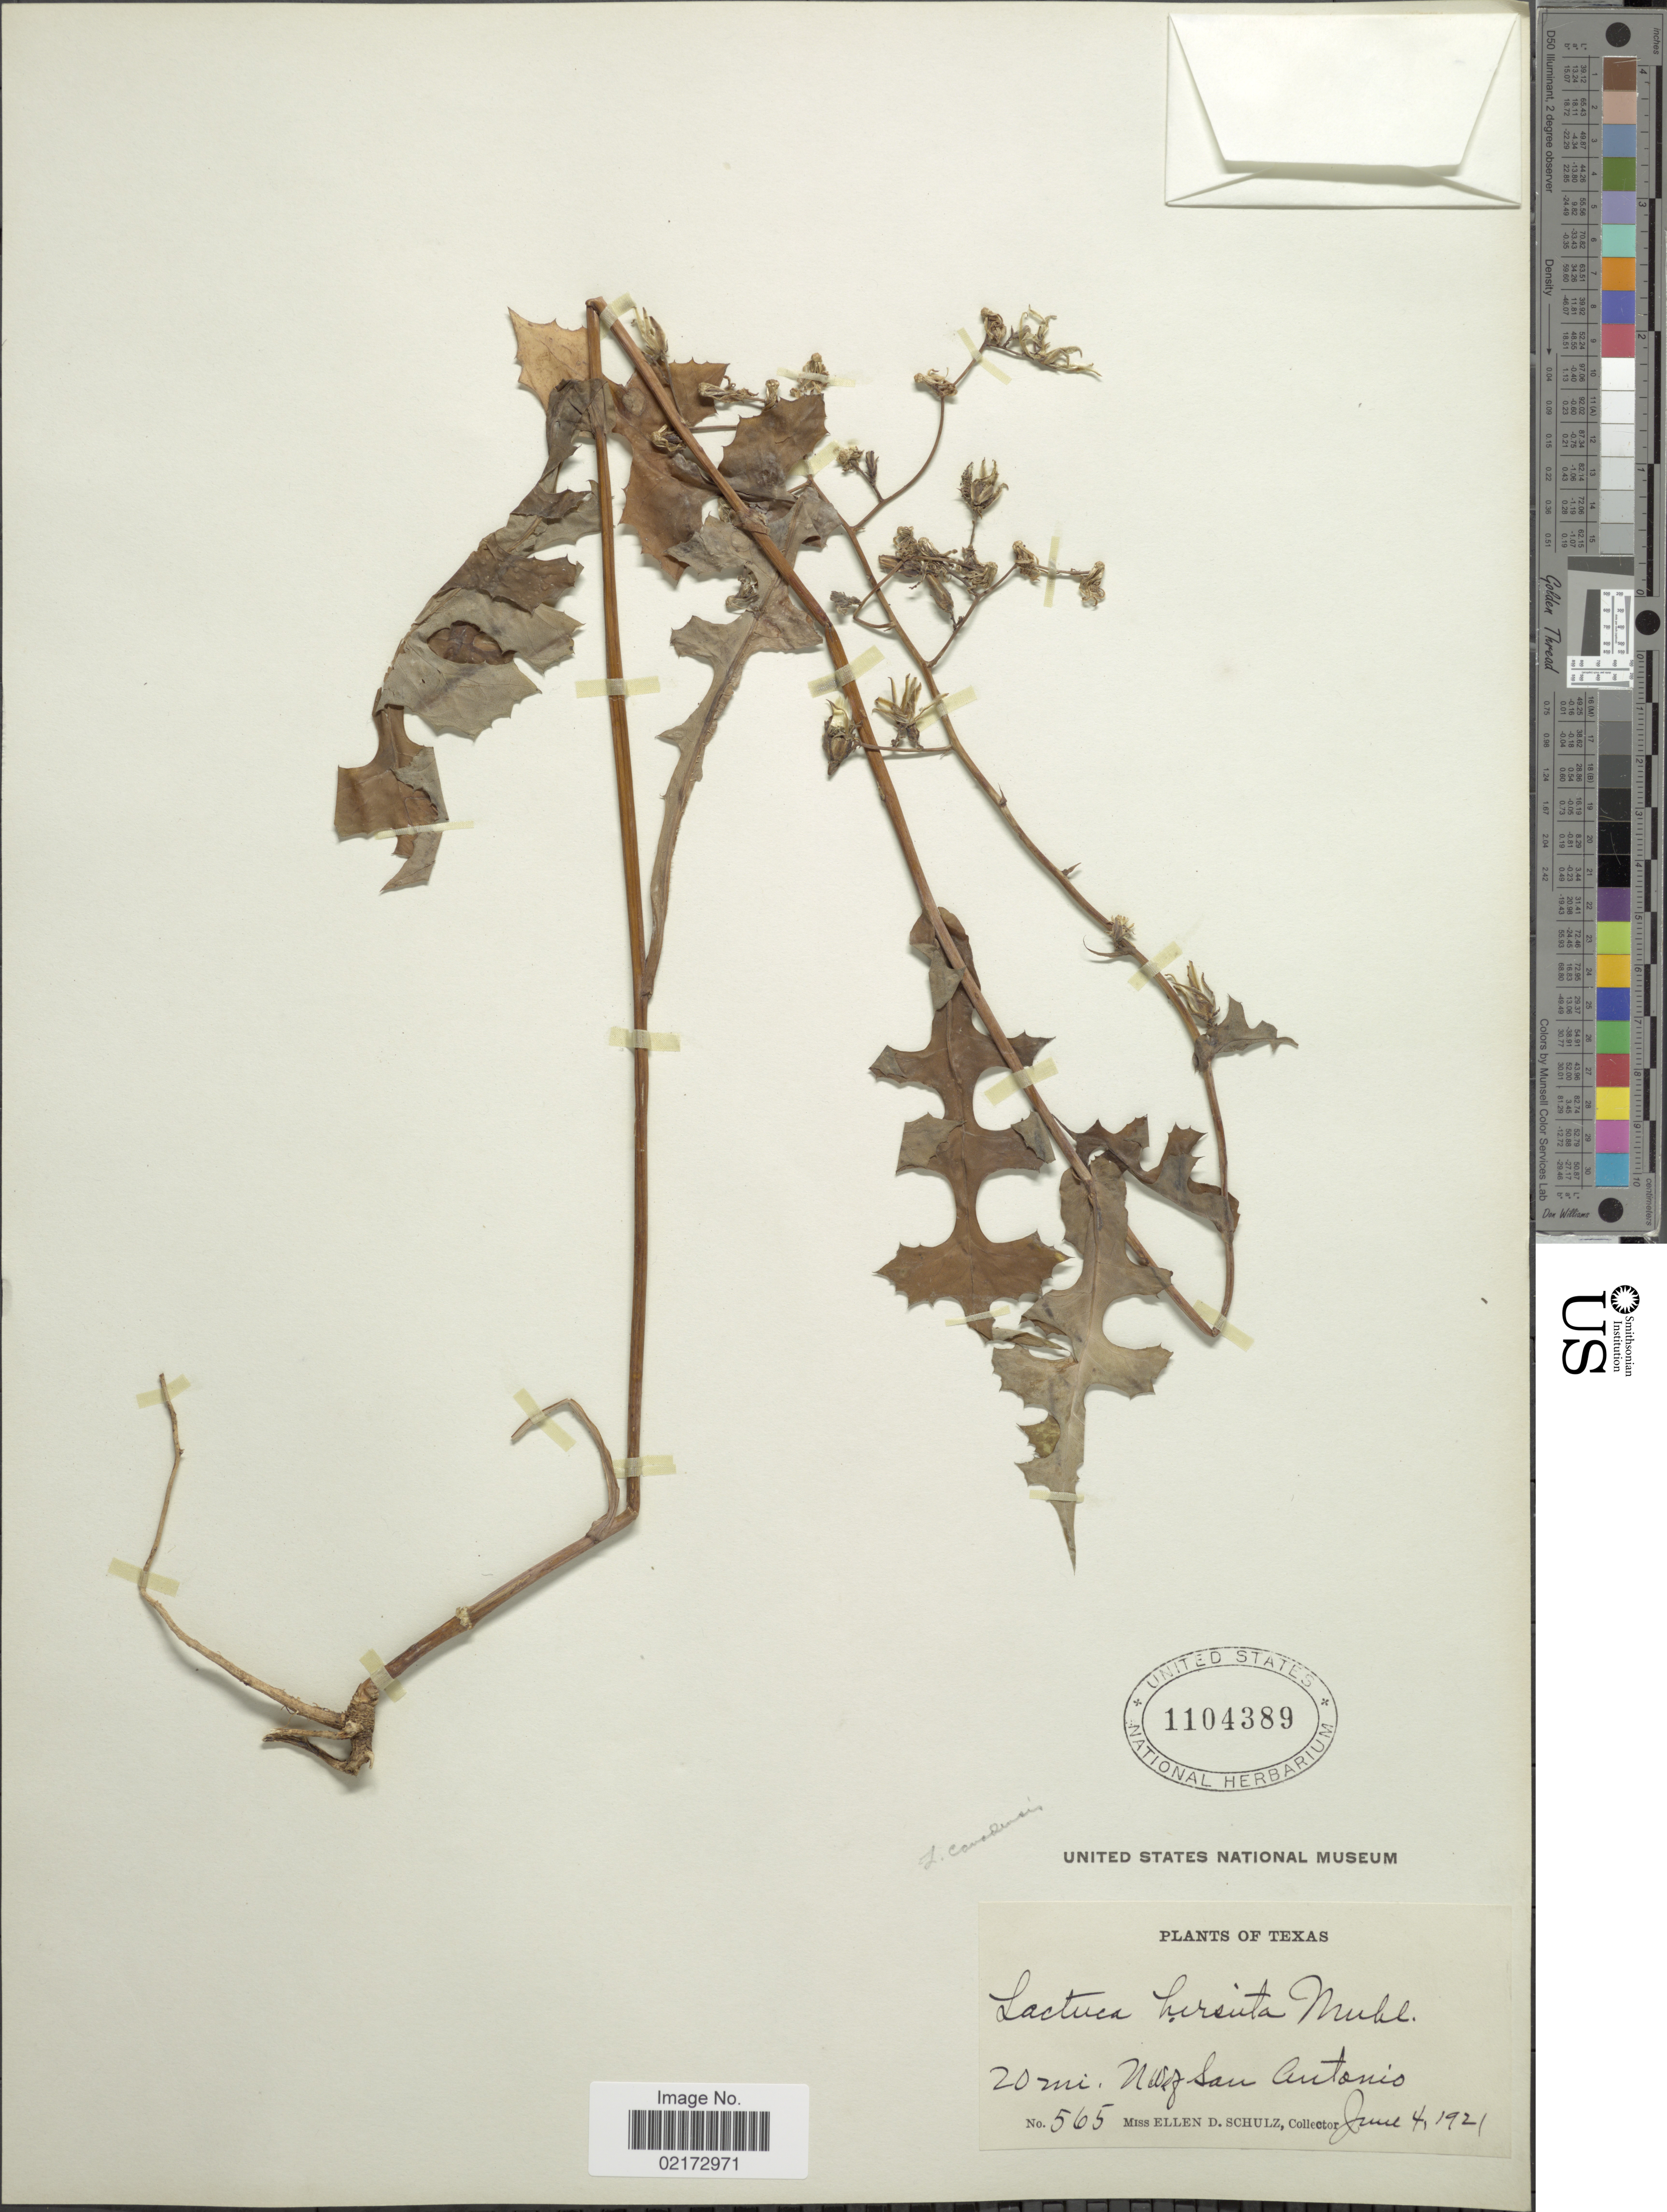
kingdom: Plantae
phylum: Tracheophyta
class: Magnoliopsida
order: Asterales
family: Asteraceae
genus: Lactuca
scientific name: Lactuca canadensis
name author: L.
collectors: E. D. Schulz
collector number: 565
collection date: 1921-06-04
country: United States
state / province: Texas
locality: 20 mi. NW of San Antonio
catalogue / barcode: US 1104389